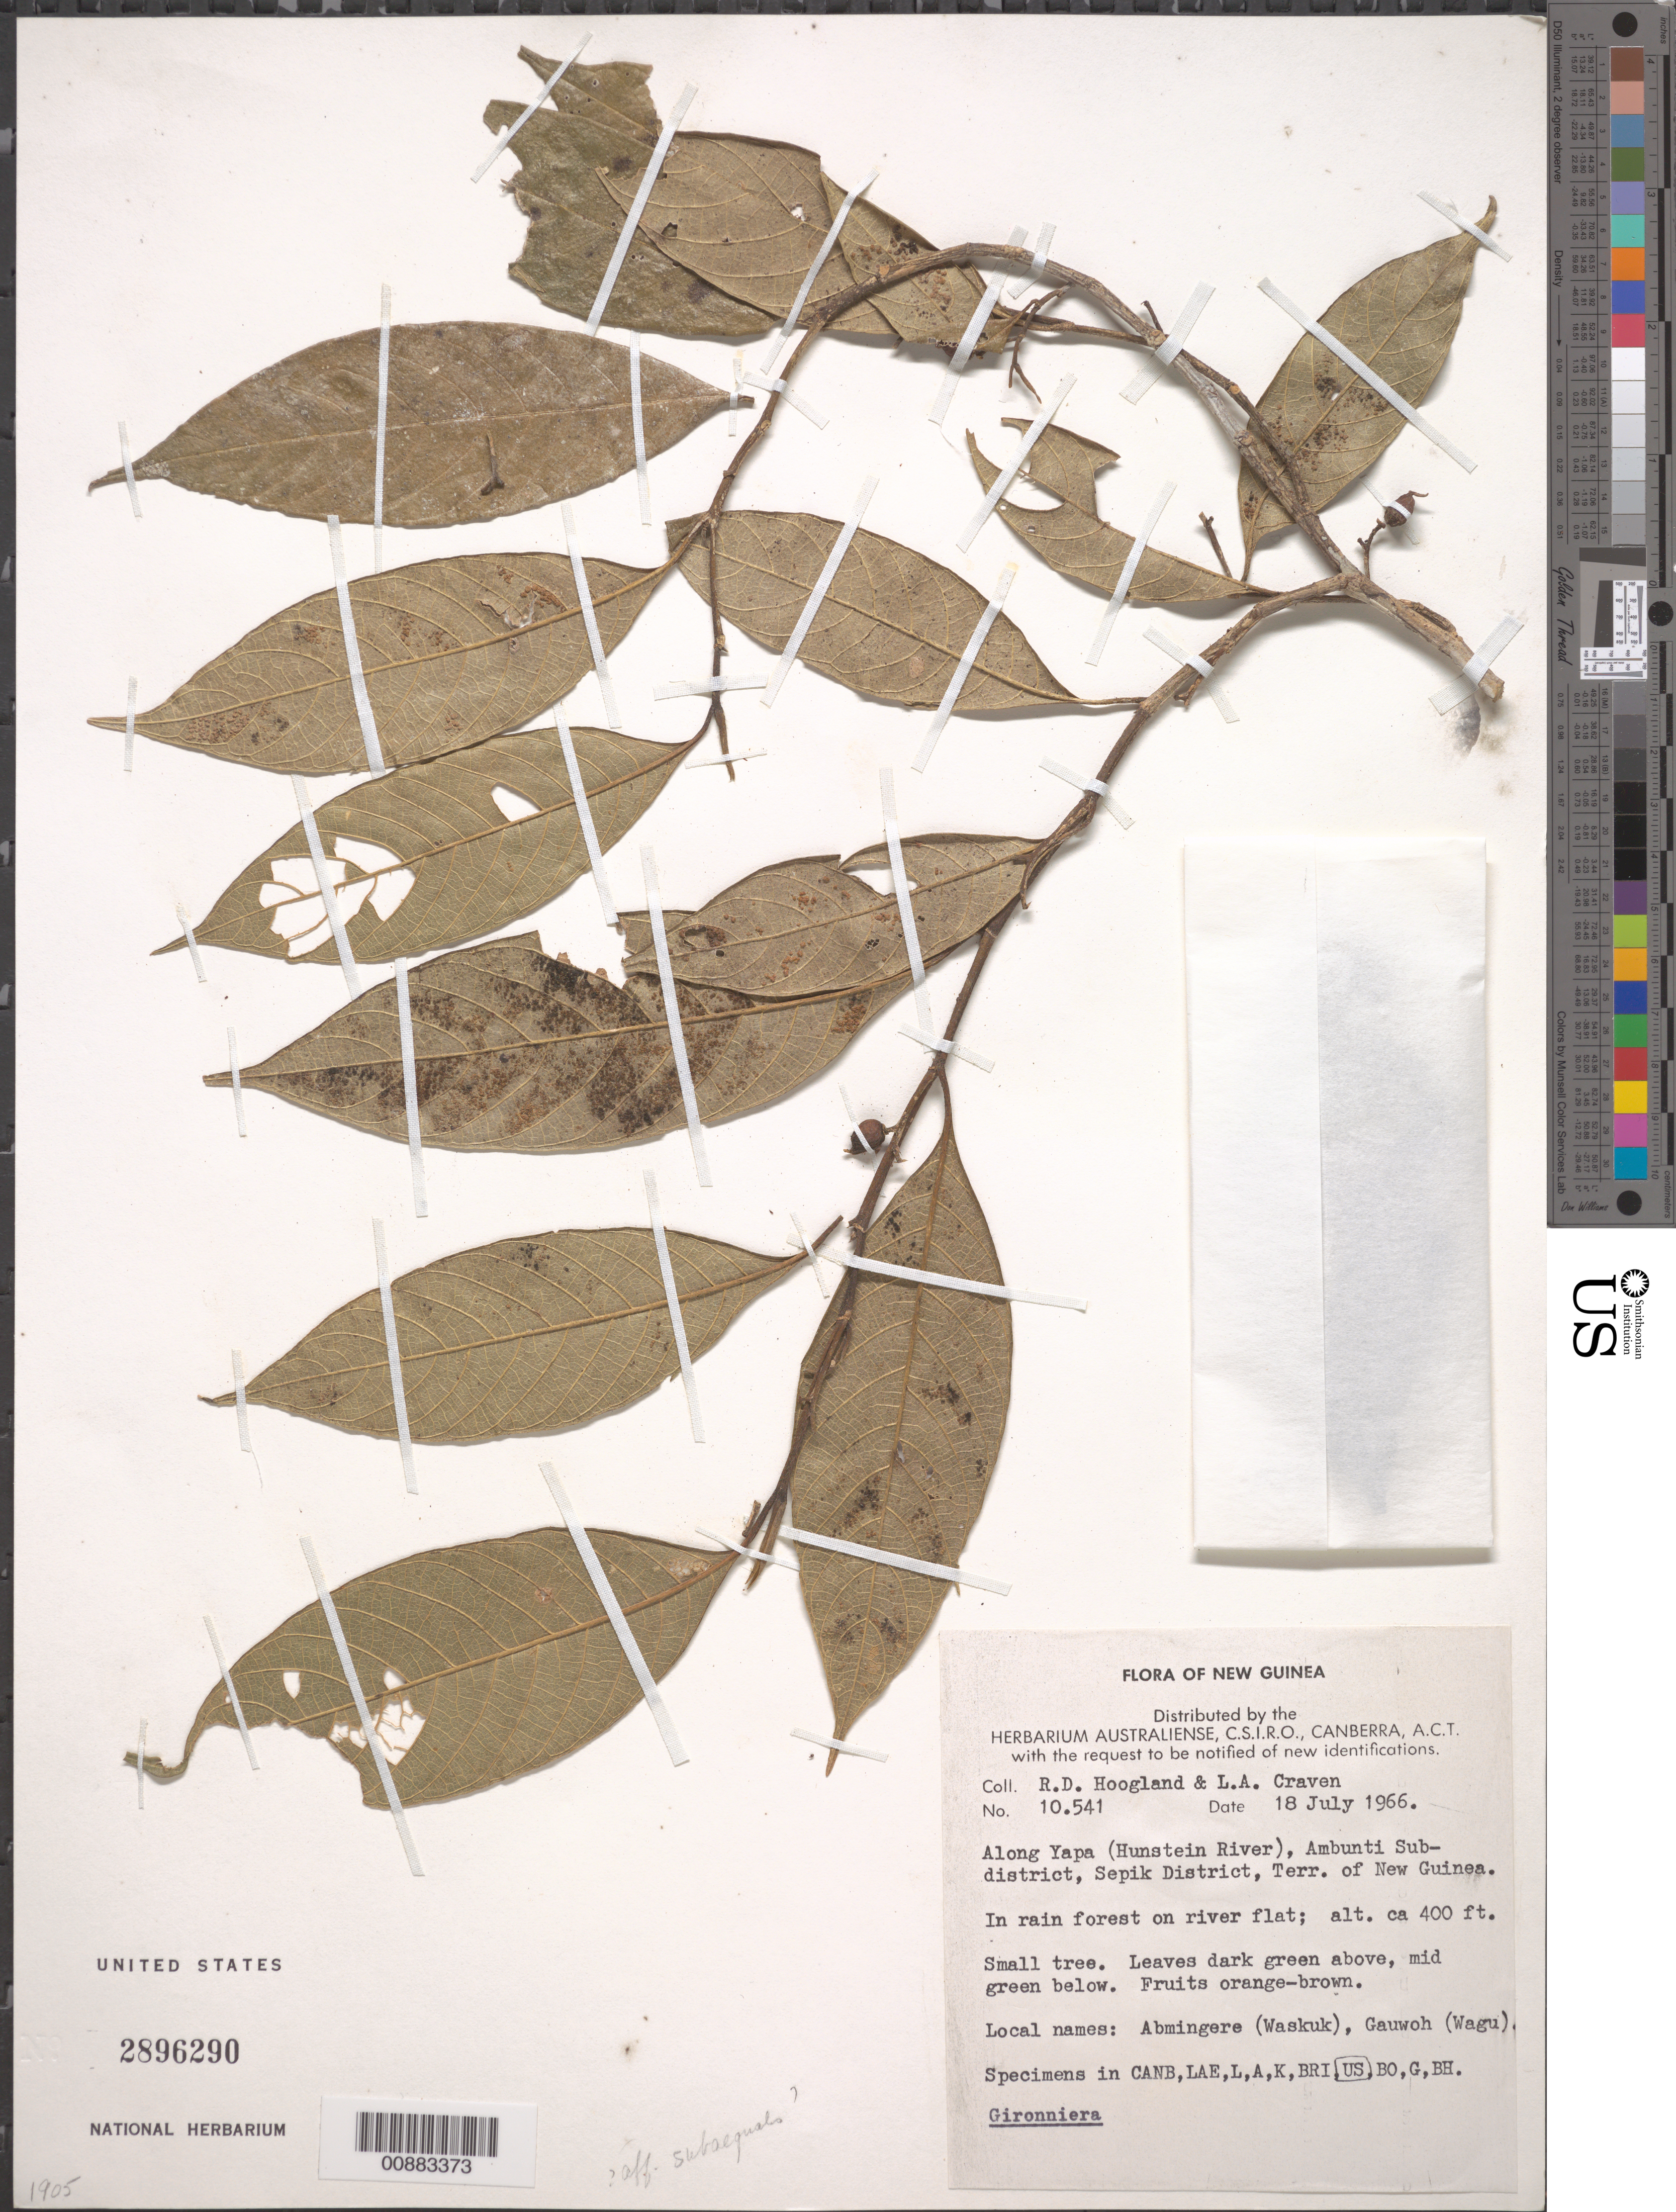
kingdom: Plantae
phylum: Tracheophyta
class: Magnoliopsida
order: Rosales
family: Cannabaceae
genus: Gironniera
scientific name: Gironniera subaequalis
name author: Planch.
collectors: R. D. Hoogland & L. A. Craven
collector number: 10541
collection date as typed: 18 Jul 1966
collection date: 1966-07-18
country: Papua New Guinea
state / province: East Sepik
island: New Guinea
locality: Along the Yapa (Hunstein River), in the Ambunti sub district.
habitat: rain forest along river flat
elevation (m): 122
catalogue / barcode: US 2896290